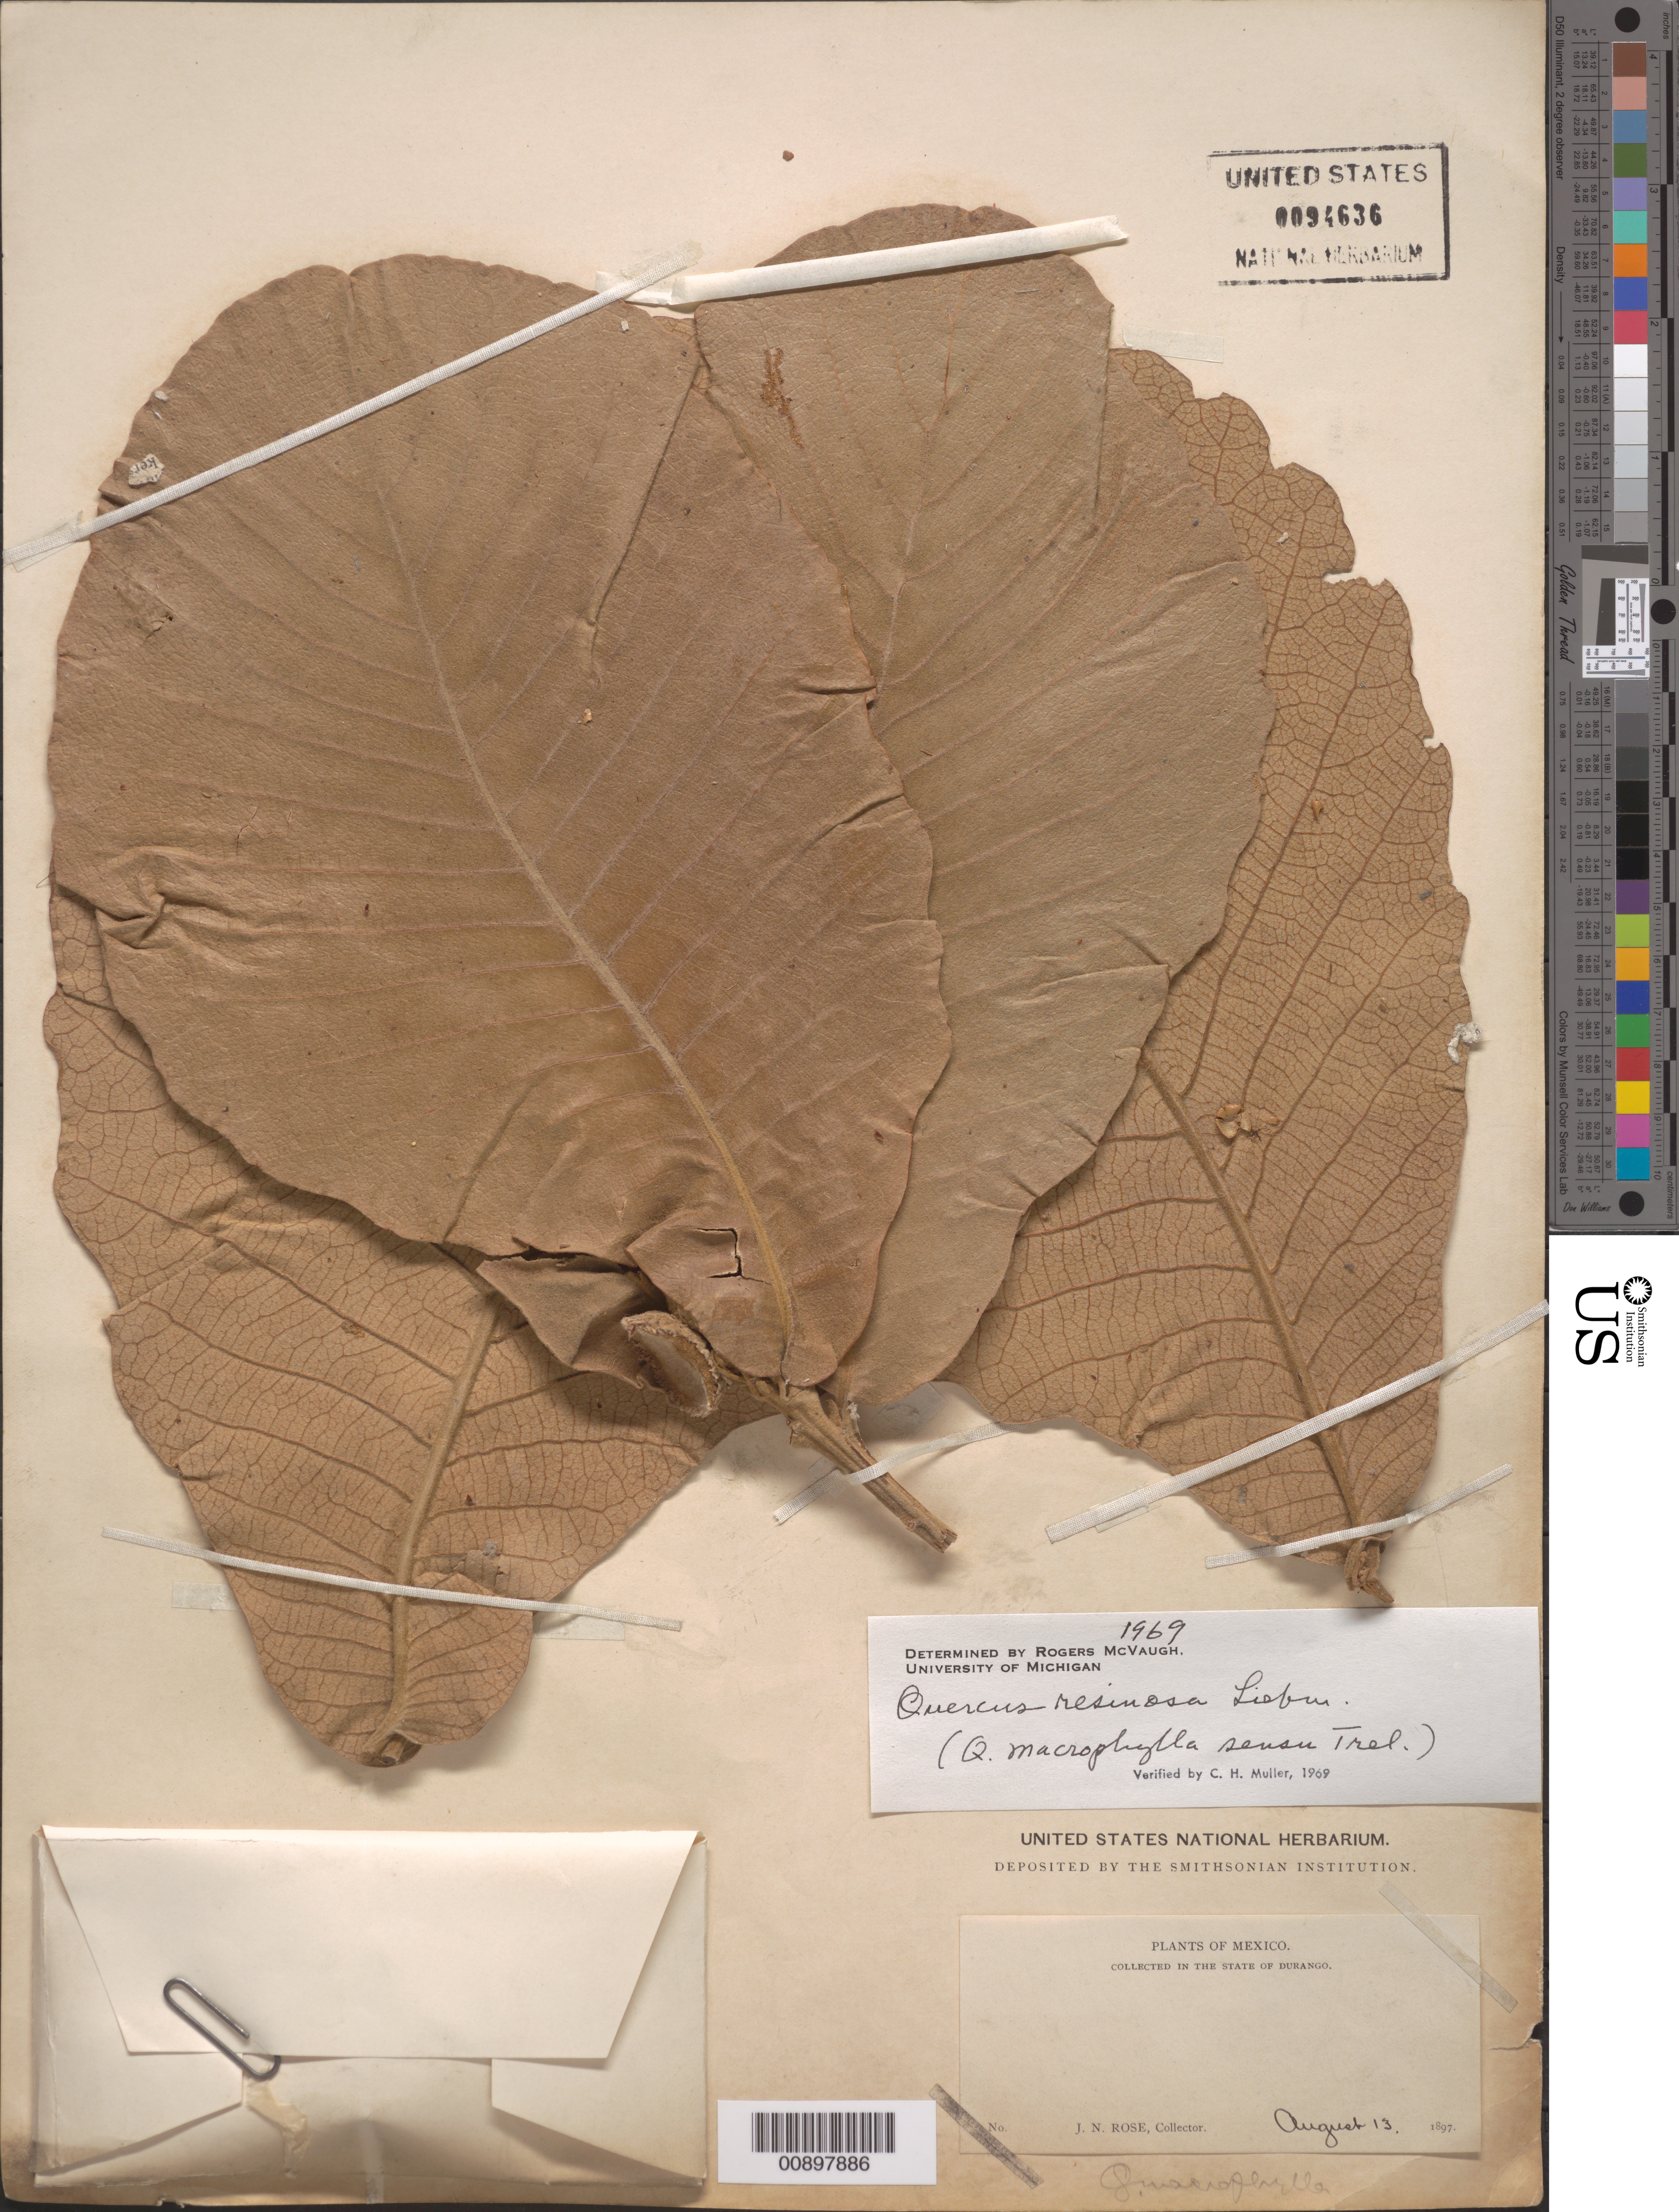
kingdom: Plantae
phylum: Tracheophyta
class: Magnoliopsida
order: Fagales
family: Fagaceae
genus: Quercus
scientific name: Quercus resinosa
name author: Liebm.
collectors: J. N. Rose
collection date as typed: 13 Aug 1897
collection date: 1897-08-13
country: Mexico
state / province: Durango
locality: State of Durango.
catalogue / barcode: US 94636